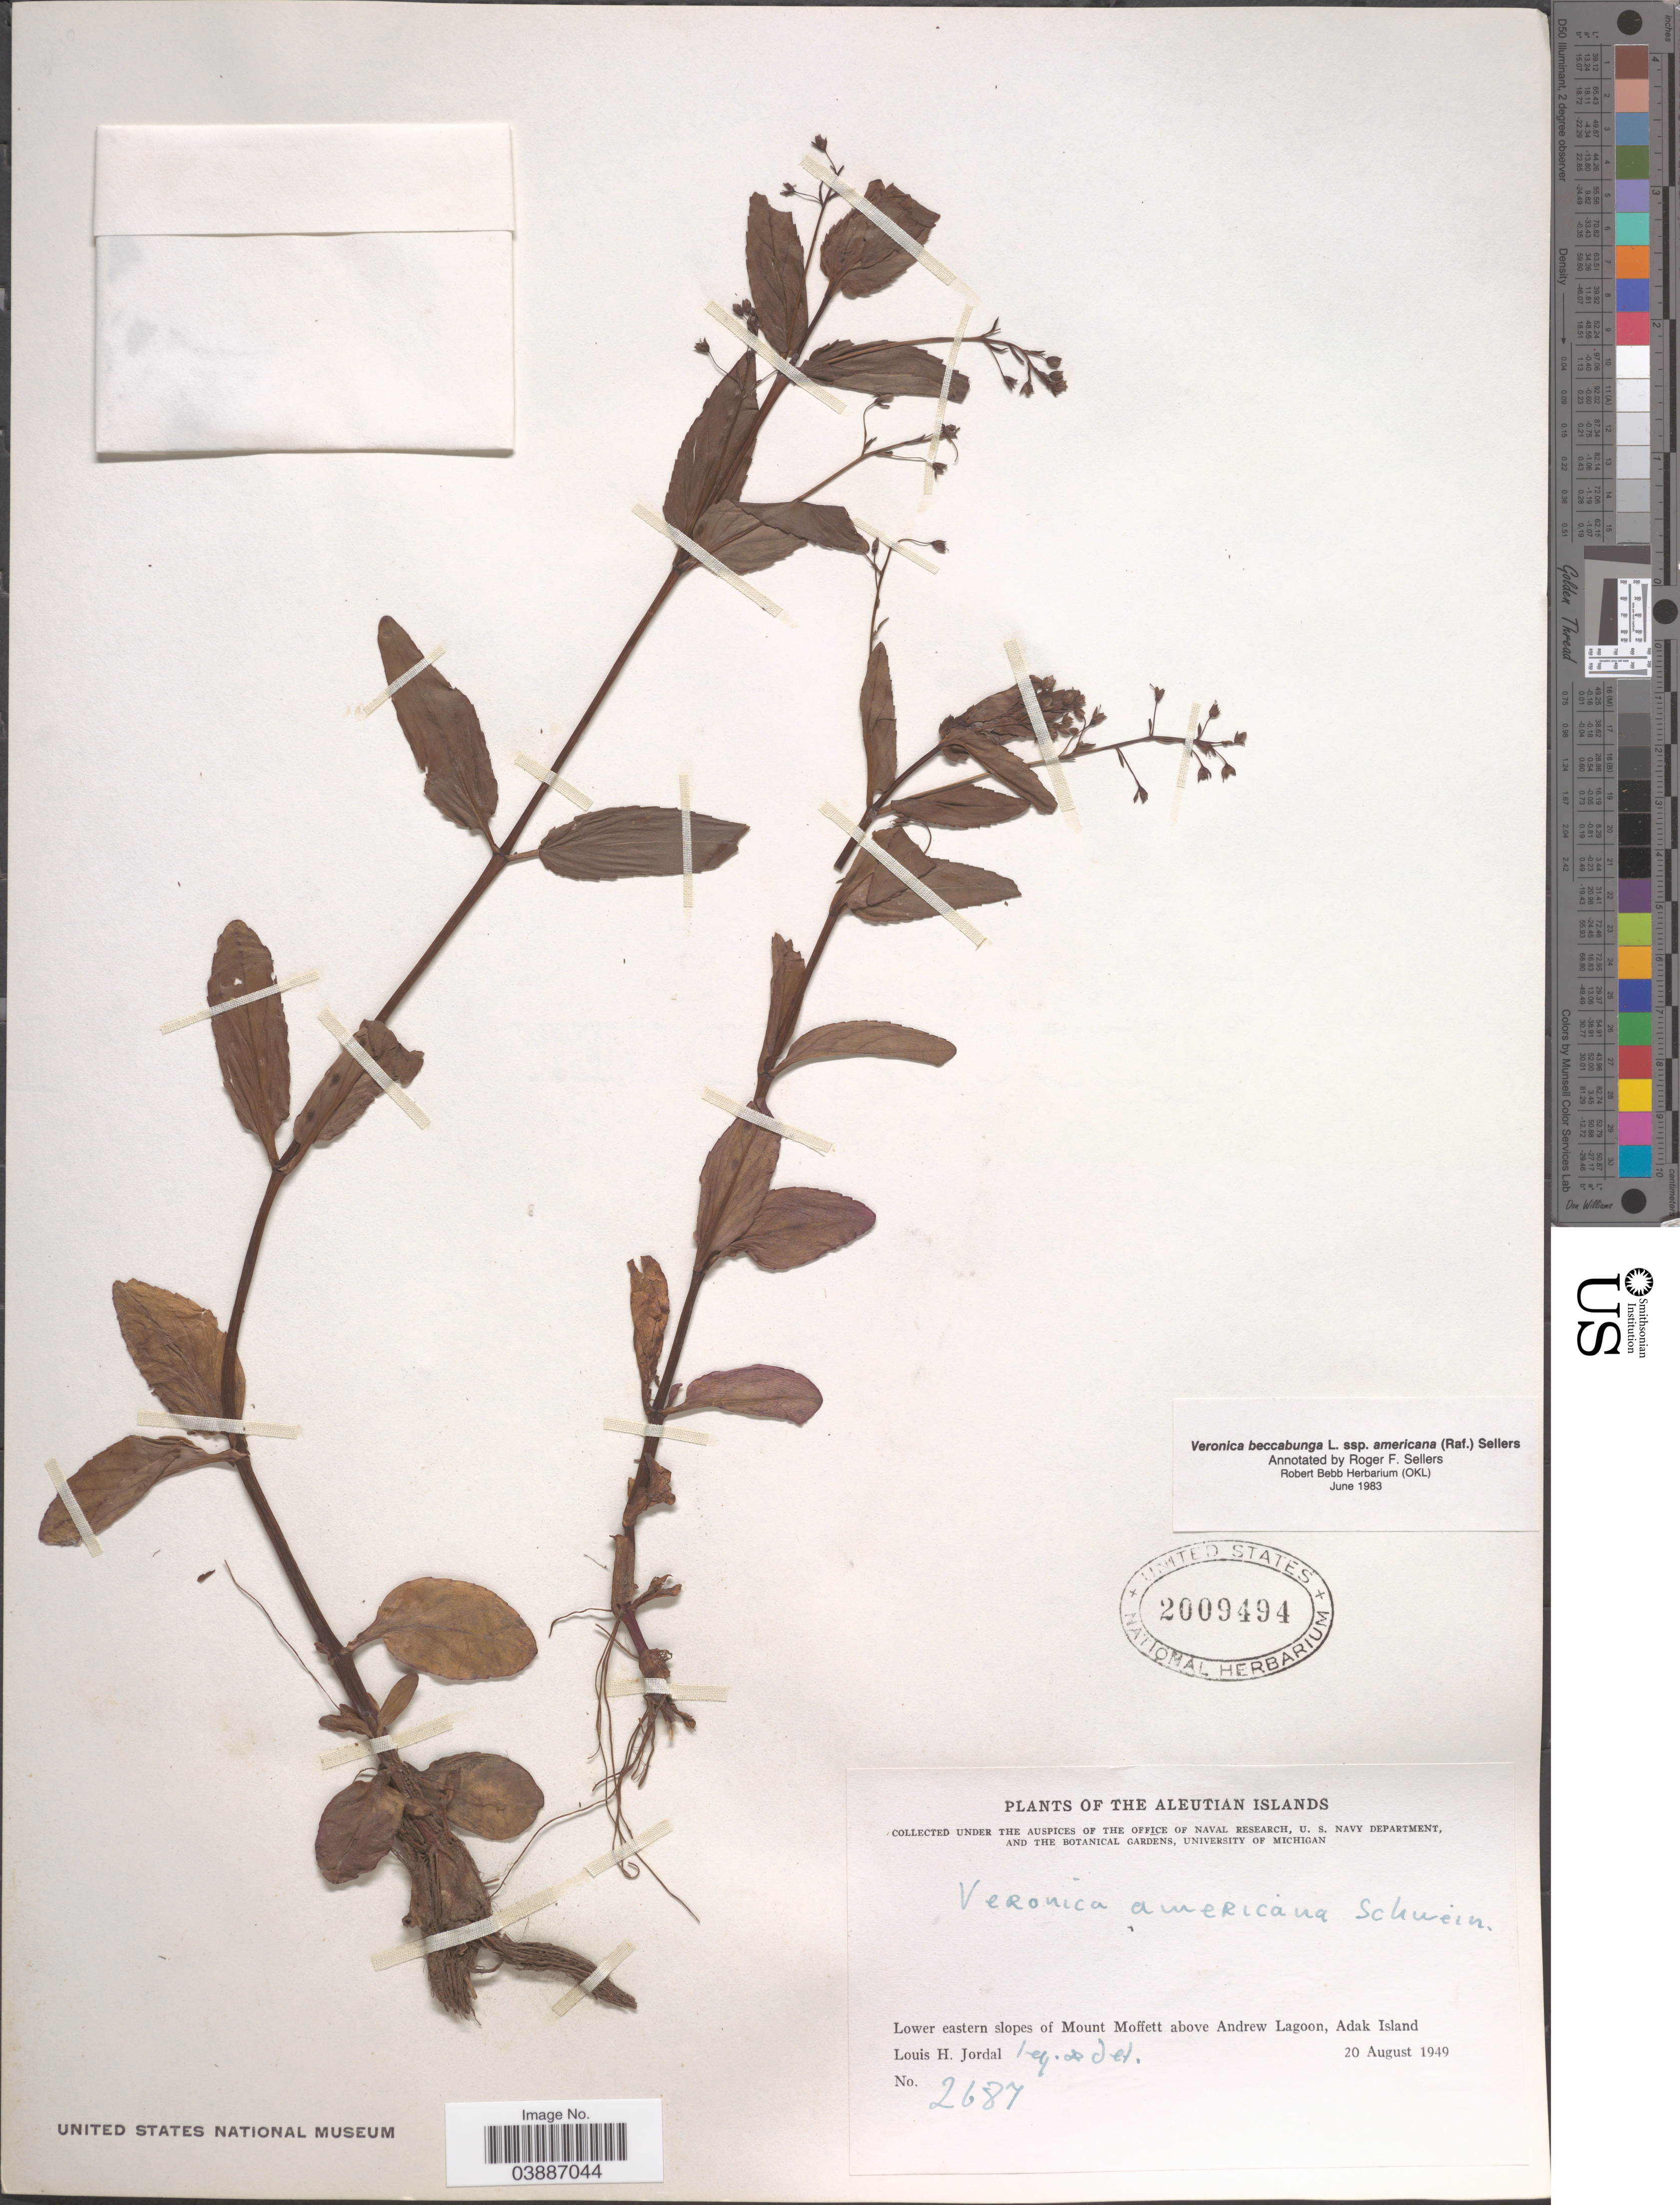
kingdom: Plantae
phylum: Tracheophyta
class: Magnoliopsida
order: Lamiales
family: Plantaginaceae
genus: Veronica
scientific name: Veronica beccabunga subsp. americana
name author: Raf.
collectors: L. Jordal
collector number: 2687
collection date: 1949-08-20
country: United States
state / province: Alaska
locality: The Aleutian Islands. Lower eastern slopes of Mount Moffett above Andrew Lagoon, Adak Island.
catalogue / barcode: US 2009494